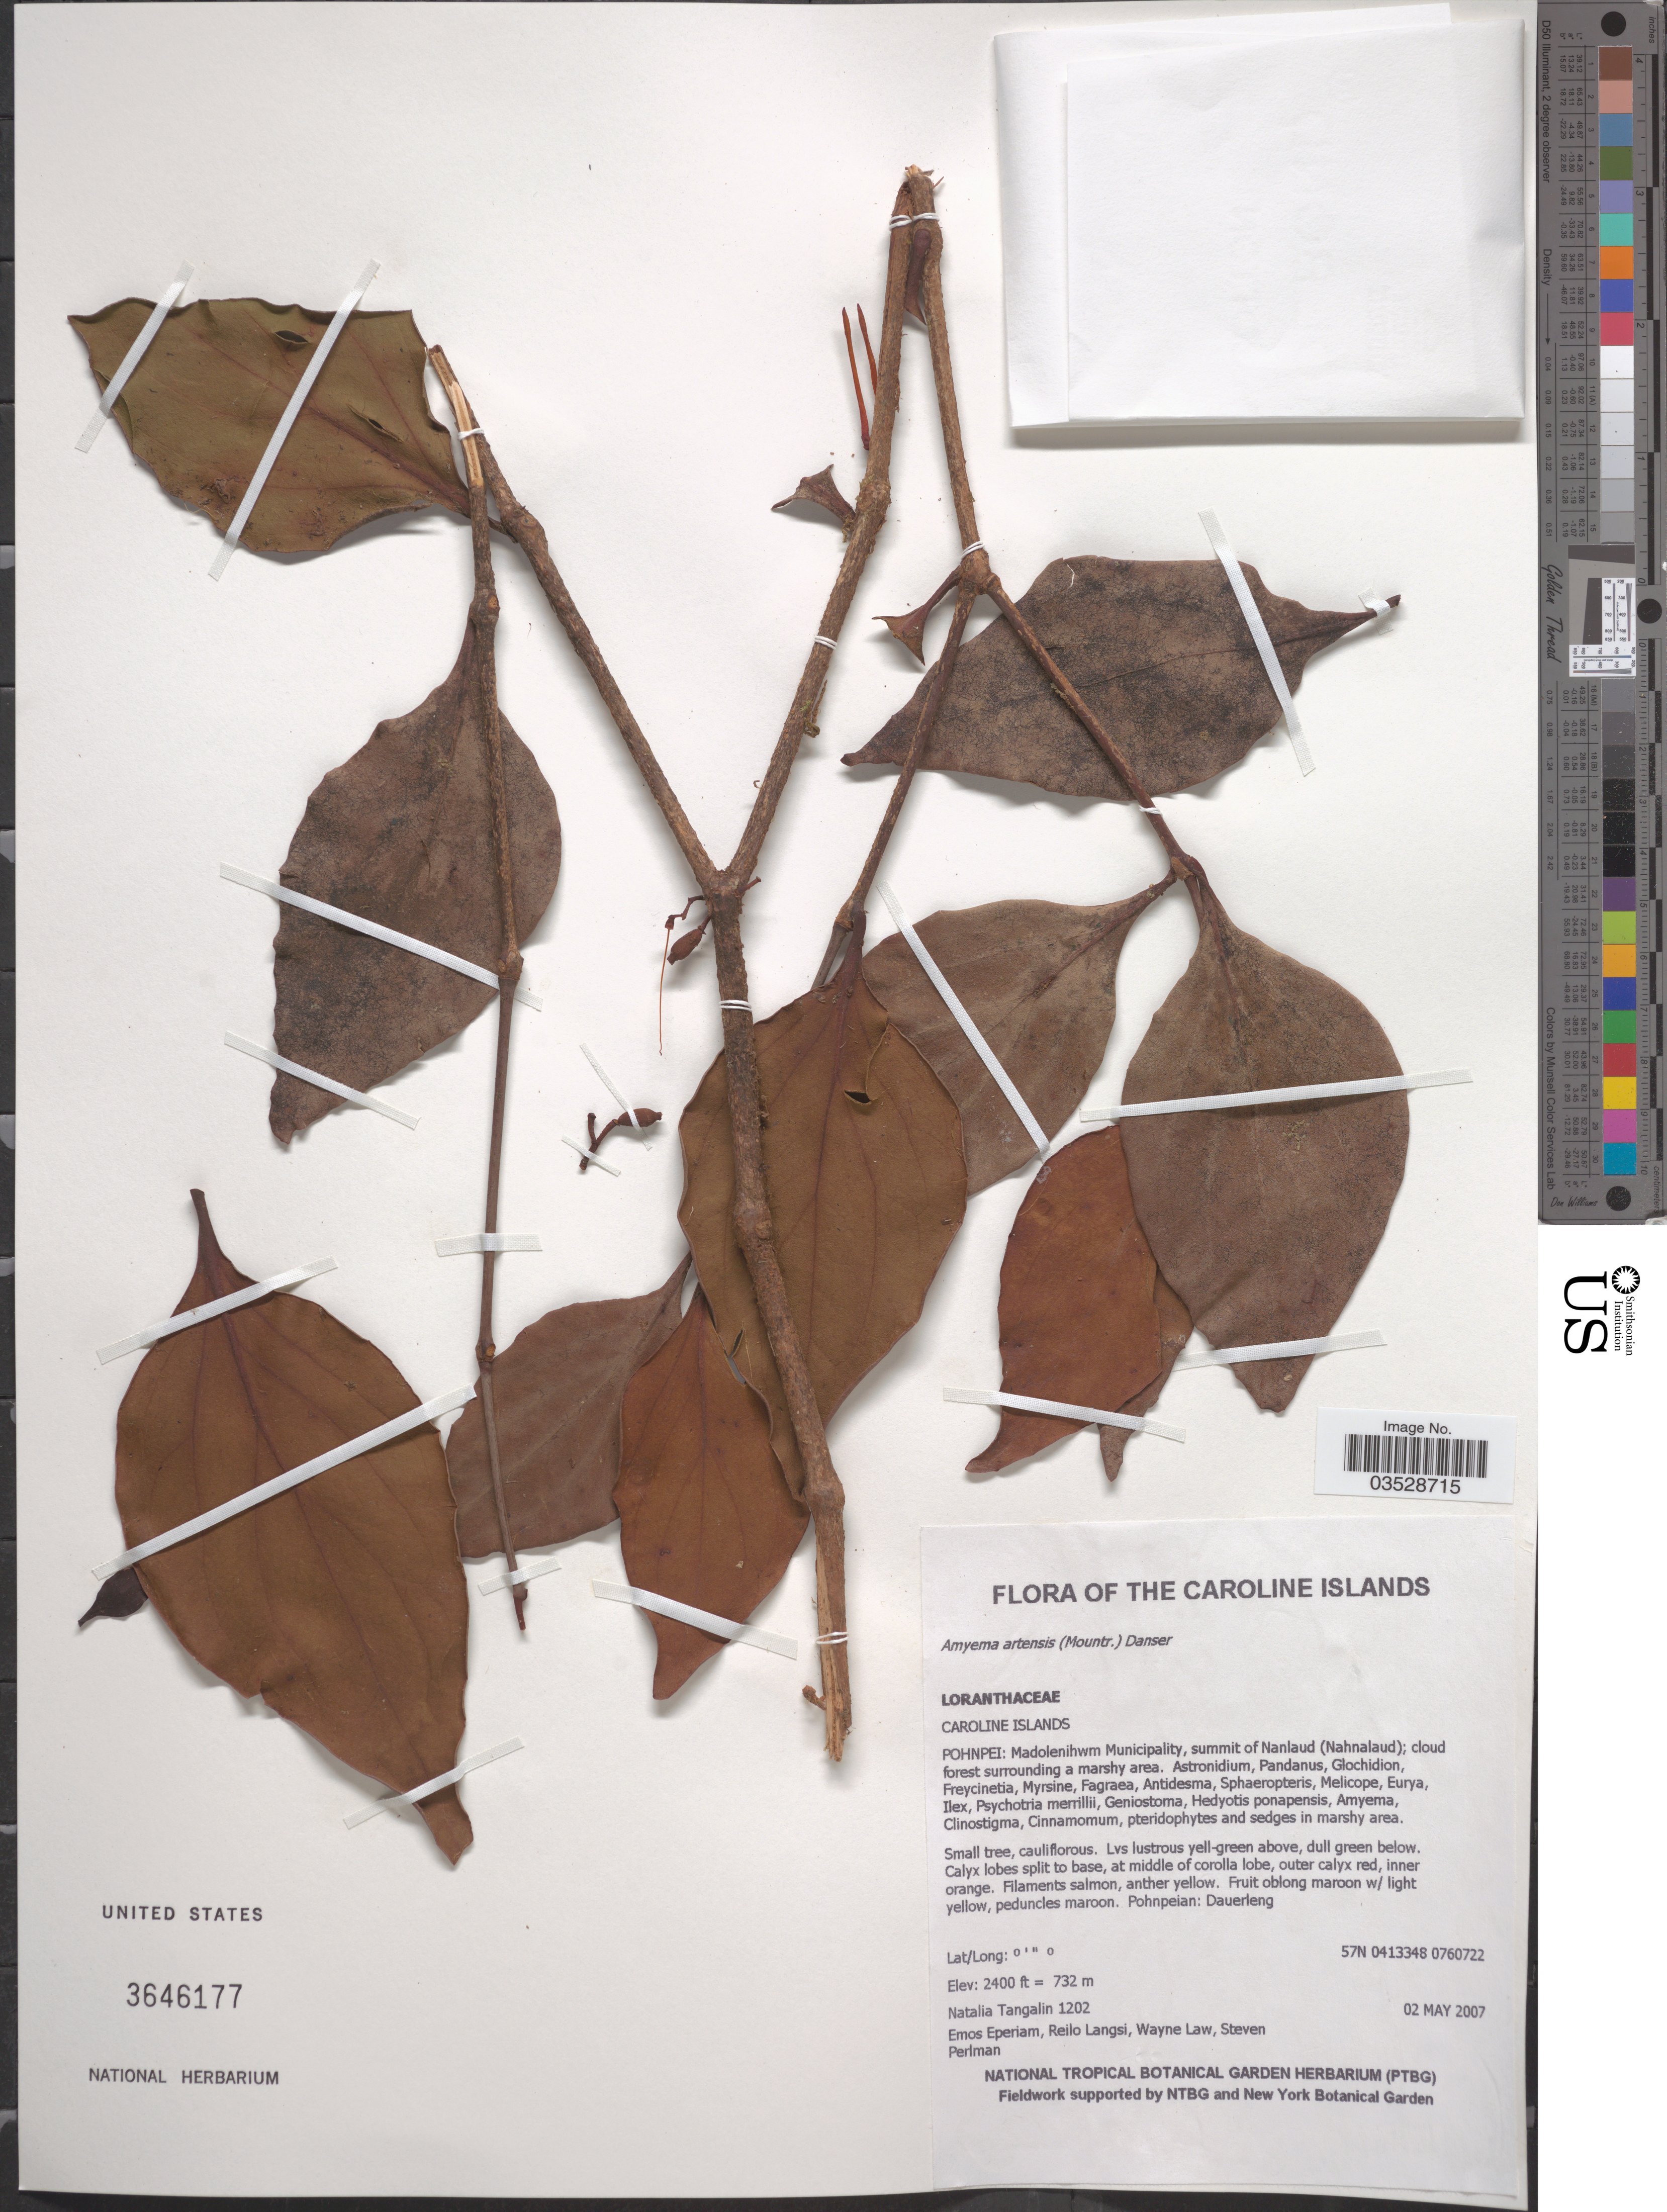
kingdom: Plantae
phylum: Tracheophyta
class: Magnoliopsida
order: Santalales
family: Loranthaceae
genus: Amyema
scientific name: Amyema artensis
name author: Danser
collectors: N. Tangalin, E. Eperiam, R. Langsi, W. Law & S. Perlman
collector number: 1202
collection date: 2007-05-02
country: Micronesia, Federated States of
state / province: Pohnpei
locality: Madolenihwm Municipality, summit of Nanlaud (Nahnalaud).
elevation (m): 732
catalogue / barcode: US 3646177